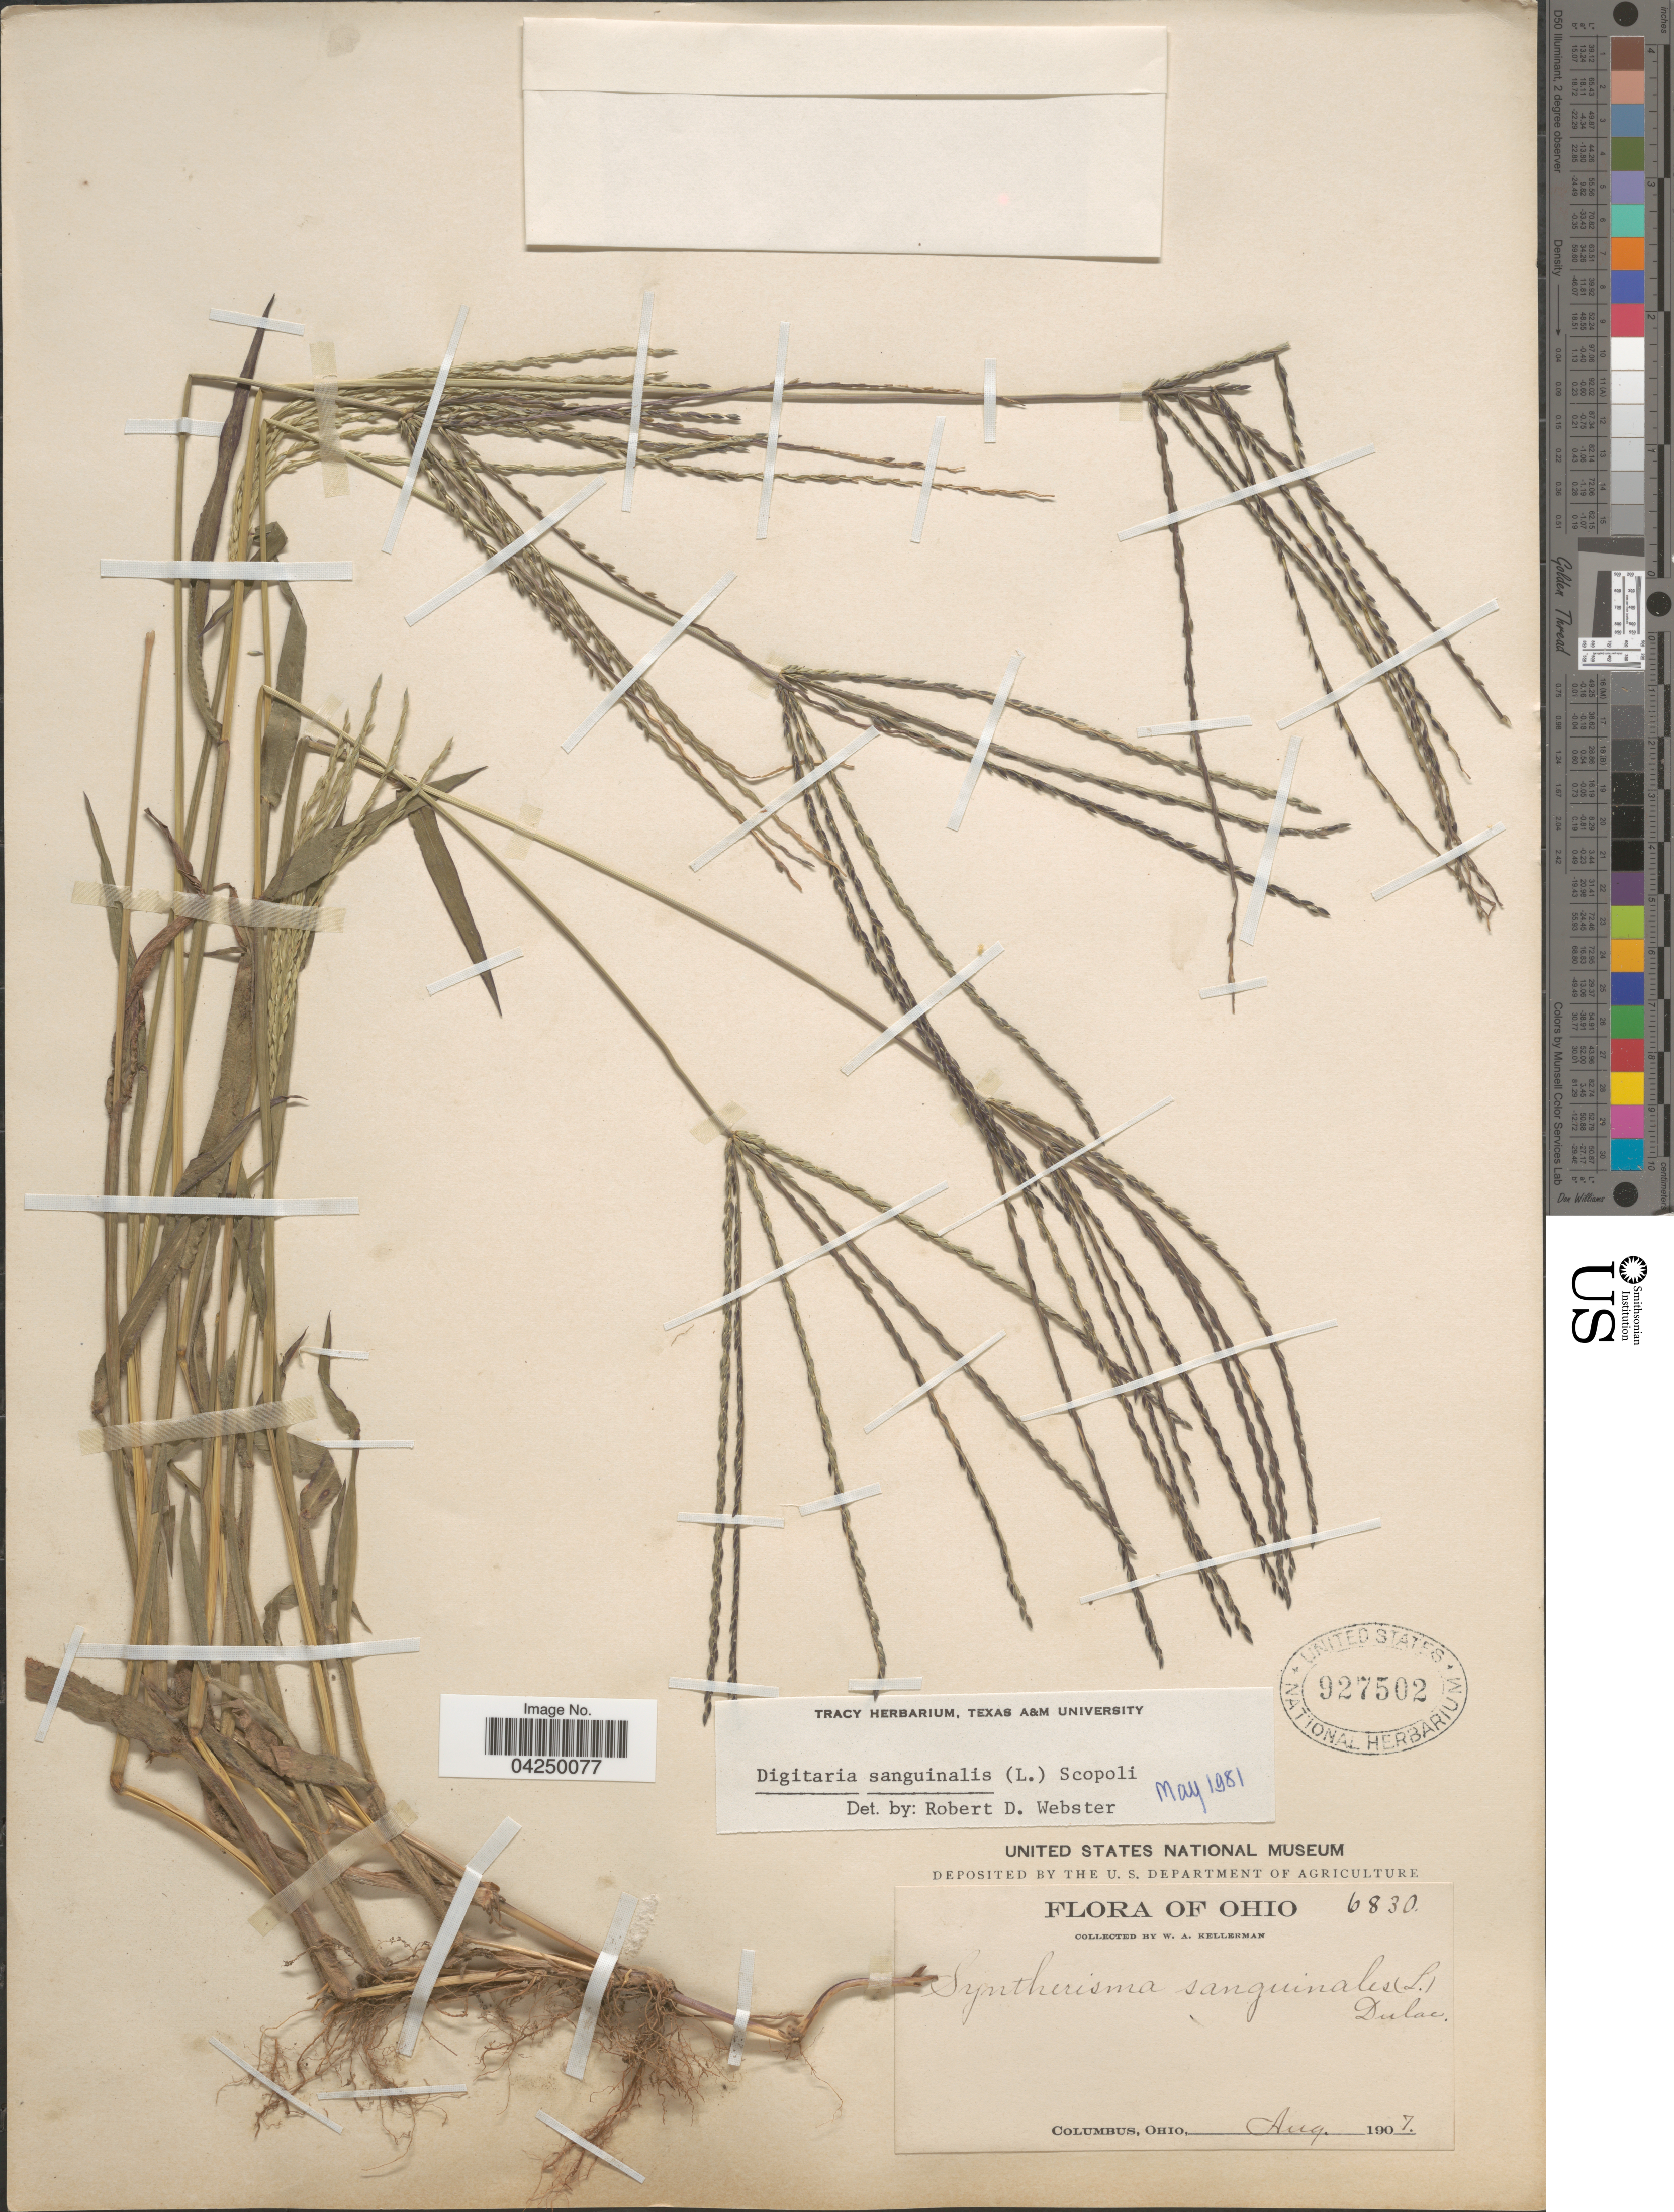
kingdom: Plantae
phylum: Tracheophyta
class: Liliopsida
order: Poales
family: Poaceae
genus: Digitaria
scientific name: Digitaria sanguinalis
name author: (L.) Scop.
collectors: W. Kellerman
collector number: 6830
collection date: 1907-08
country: United States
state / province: Ohio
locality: Columbus.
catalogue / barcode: US 927502